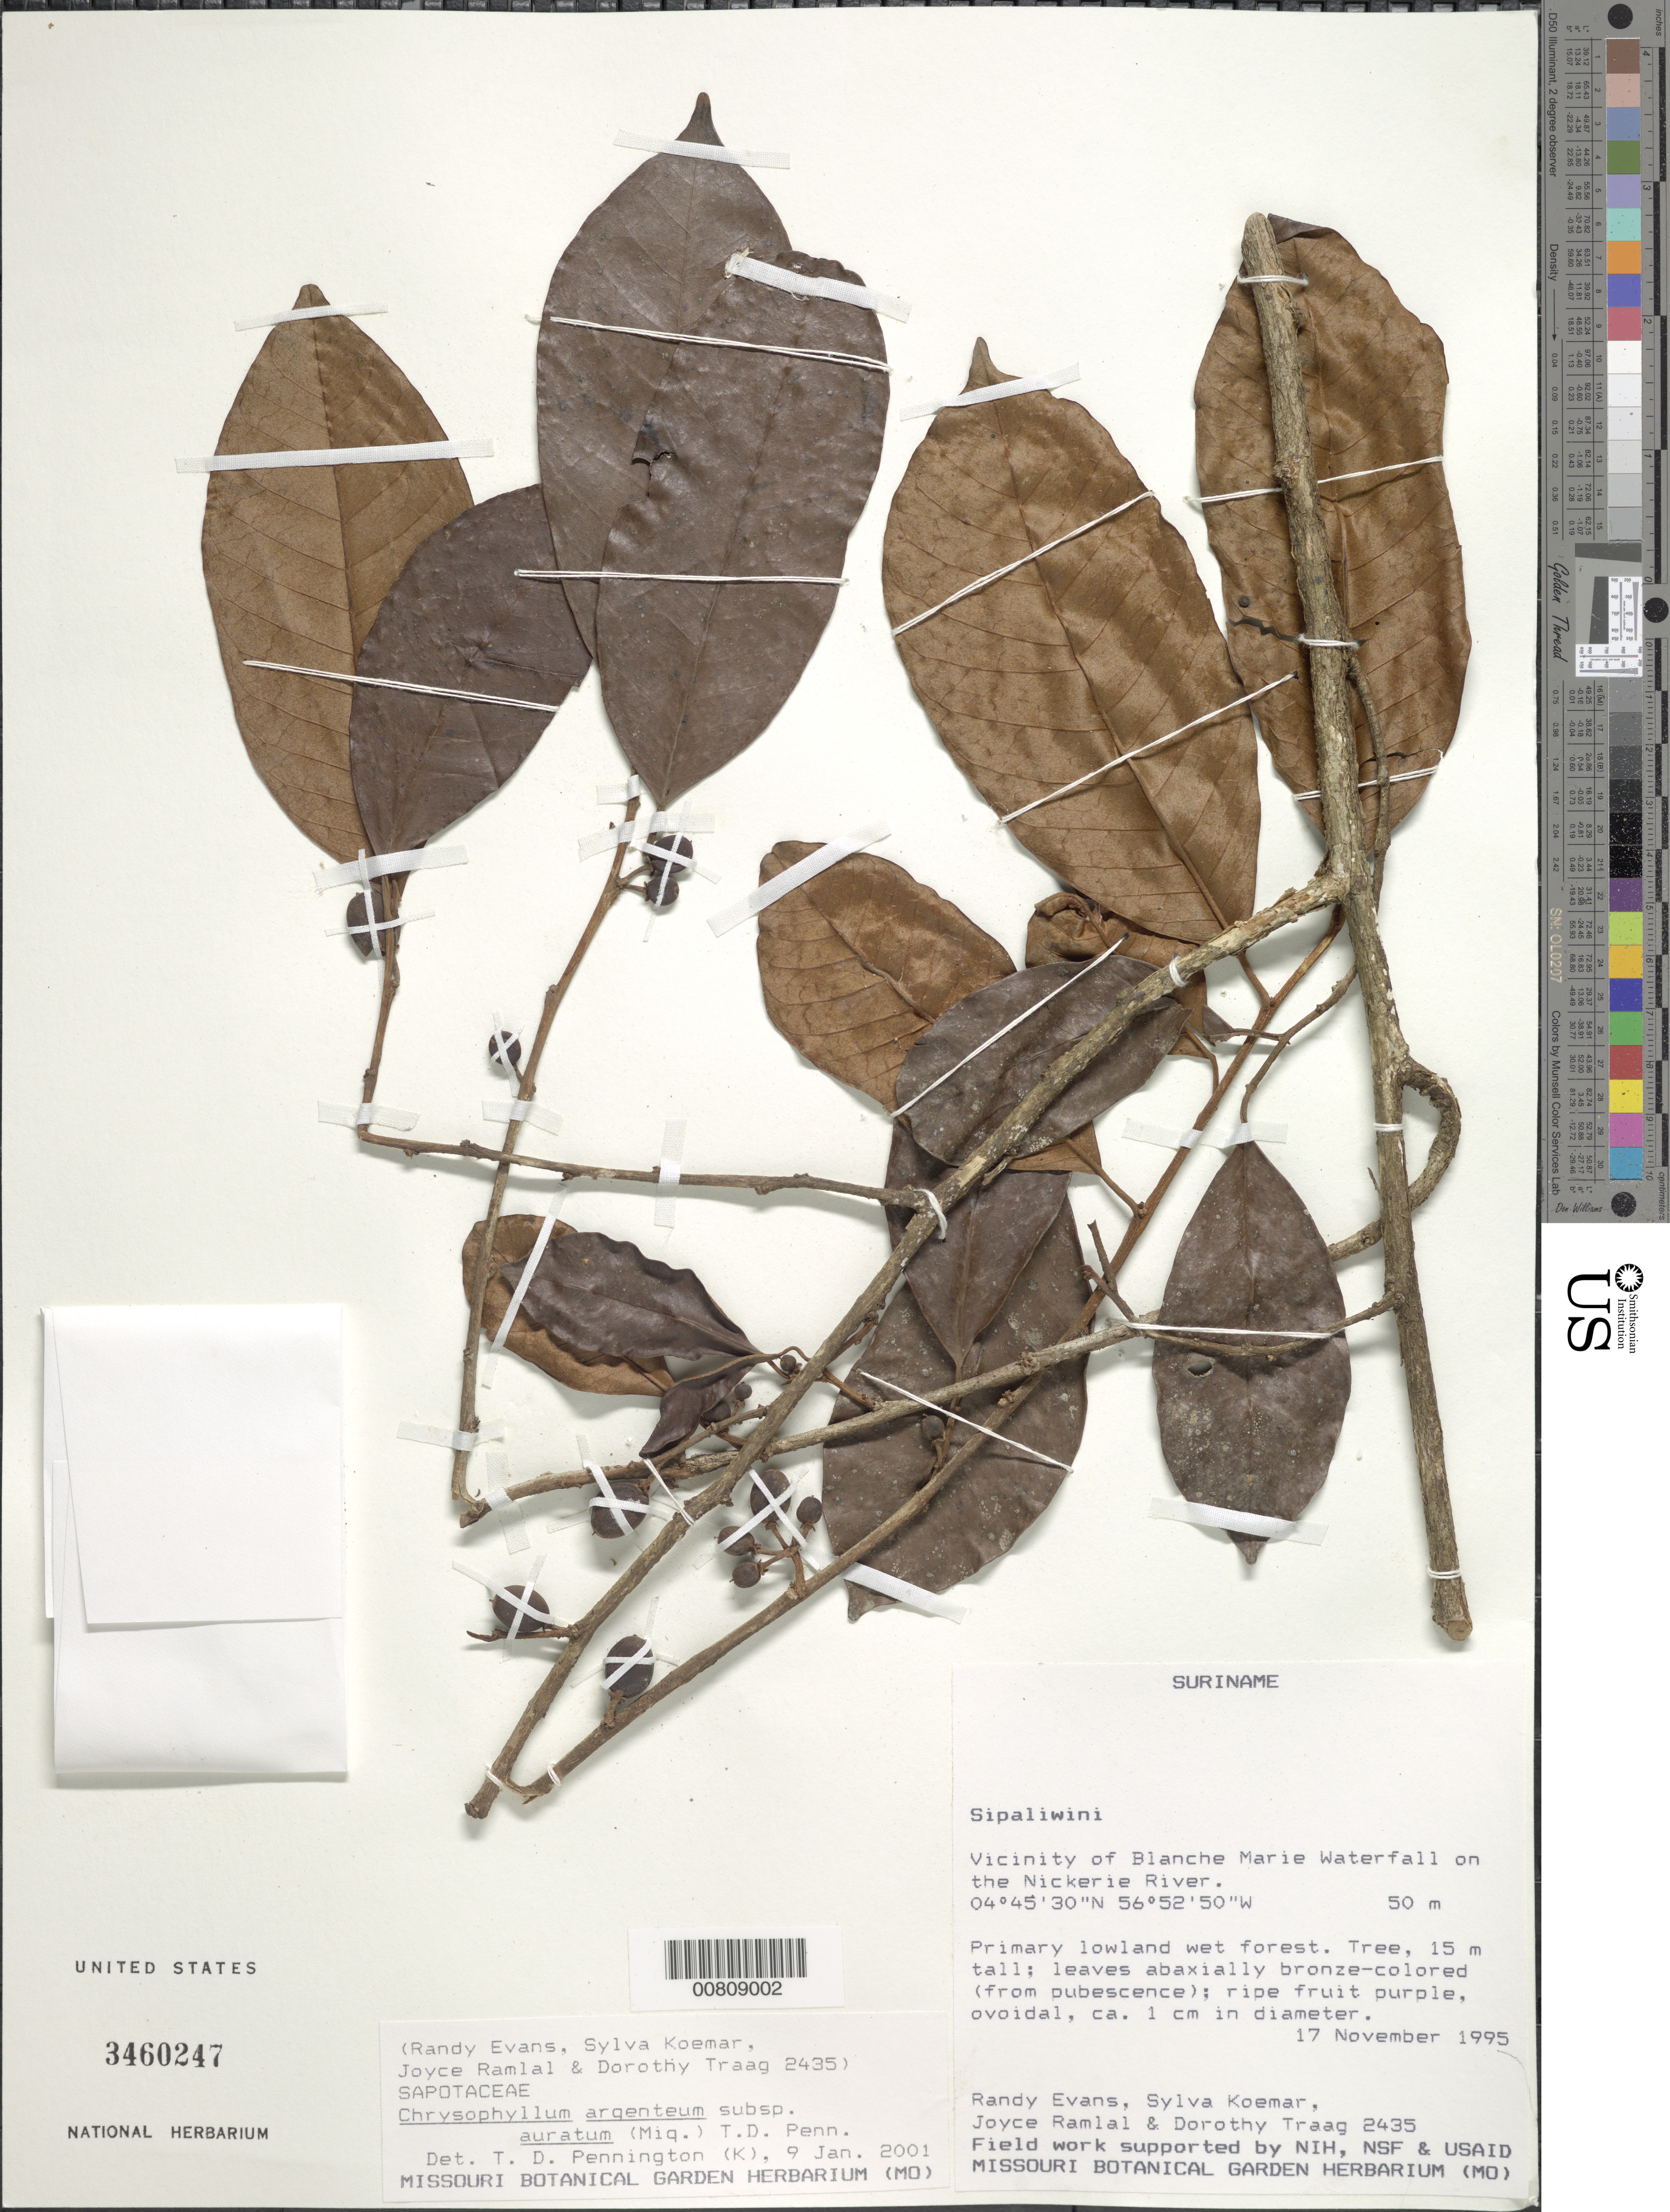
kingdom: Plantae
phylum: Tracheophyta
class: Magnoliopsida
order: Ericales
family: Sapotaceae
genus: Chrysophyllum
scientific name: Chrysophyllum argenteum subsp. auratum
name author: (Miq.) T.D. Penn.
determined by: Pennington, T. D., (K)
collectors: R. Evans, S. Koemar, J. Ramlal & D. Traag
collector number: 2435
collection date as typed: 17-Nov-95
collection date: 1995-11-17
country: Suriname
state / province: Sipaliwini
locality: Blanche Marie Waterfall, vic., on Nickerie R.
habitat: Primary lowland wet forest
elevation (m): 50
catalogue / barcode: US 3460247